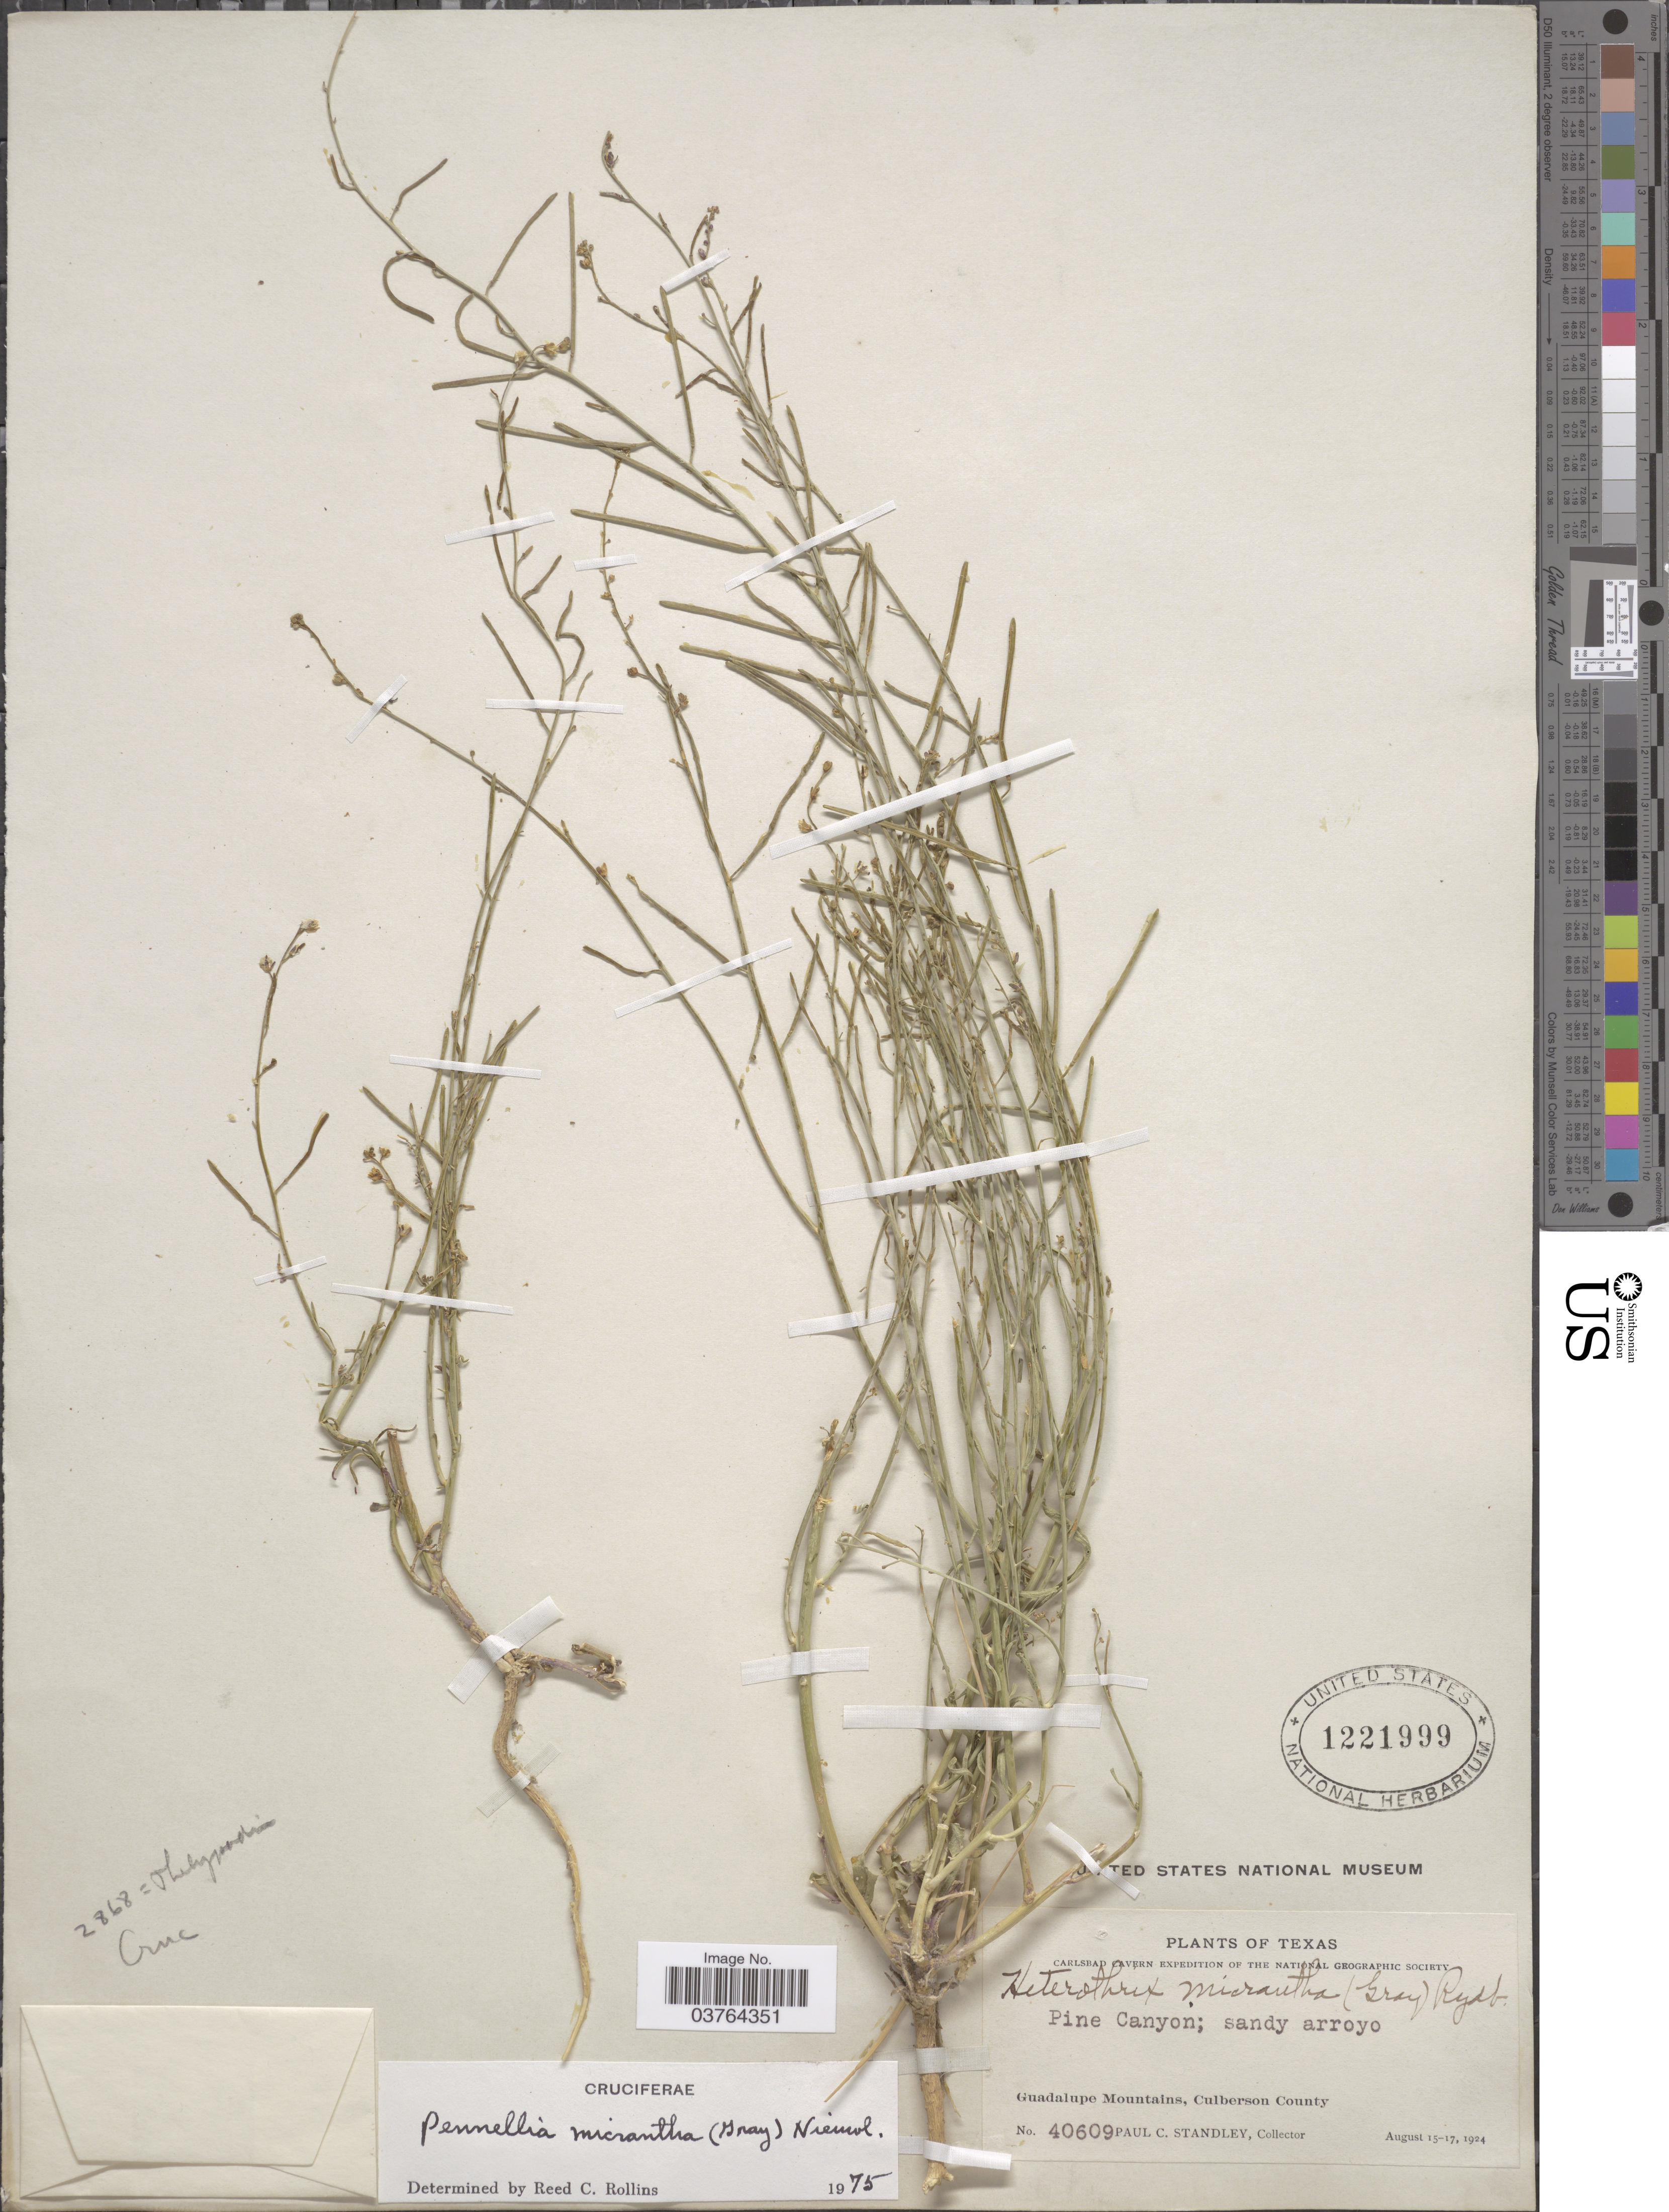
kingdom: Plantae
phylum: Tracheophyta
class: Magnoliopsida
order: Brassicales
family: Brassicaceae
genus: Pennellia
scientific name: Pennellia micrantha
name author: (A. Gray) Nieuwl.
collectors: P. C. Standley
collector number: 40609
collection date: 1924-08-15/1924-08-17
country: United States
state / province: Texas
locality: Carlsbad Cavern. Pine Canyon. Guadalupe Mountains, Culberson County.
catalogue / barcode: US 1221999